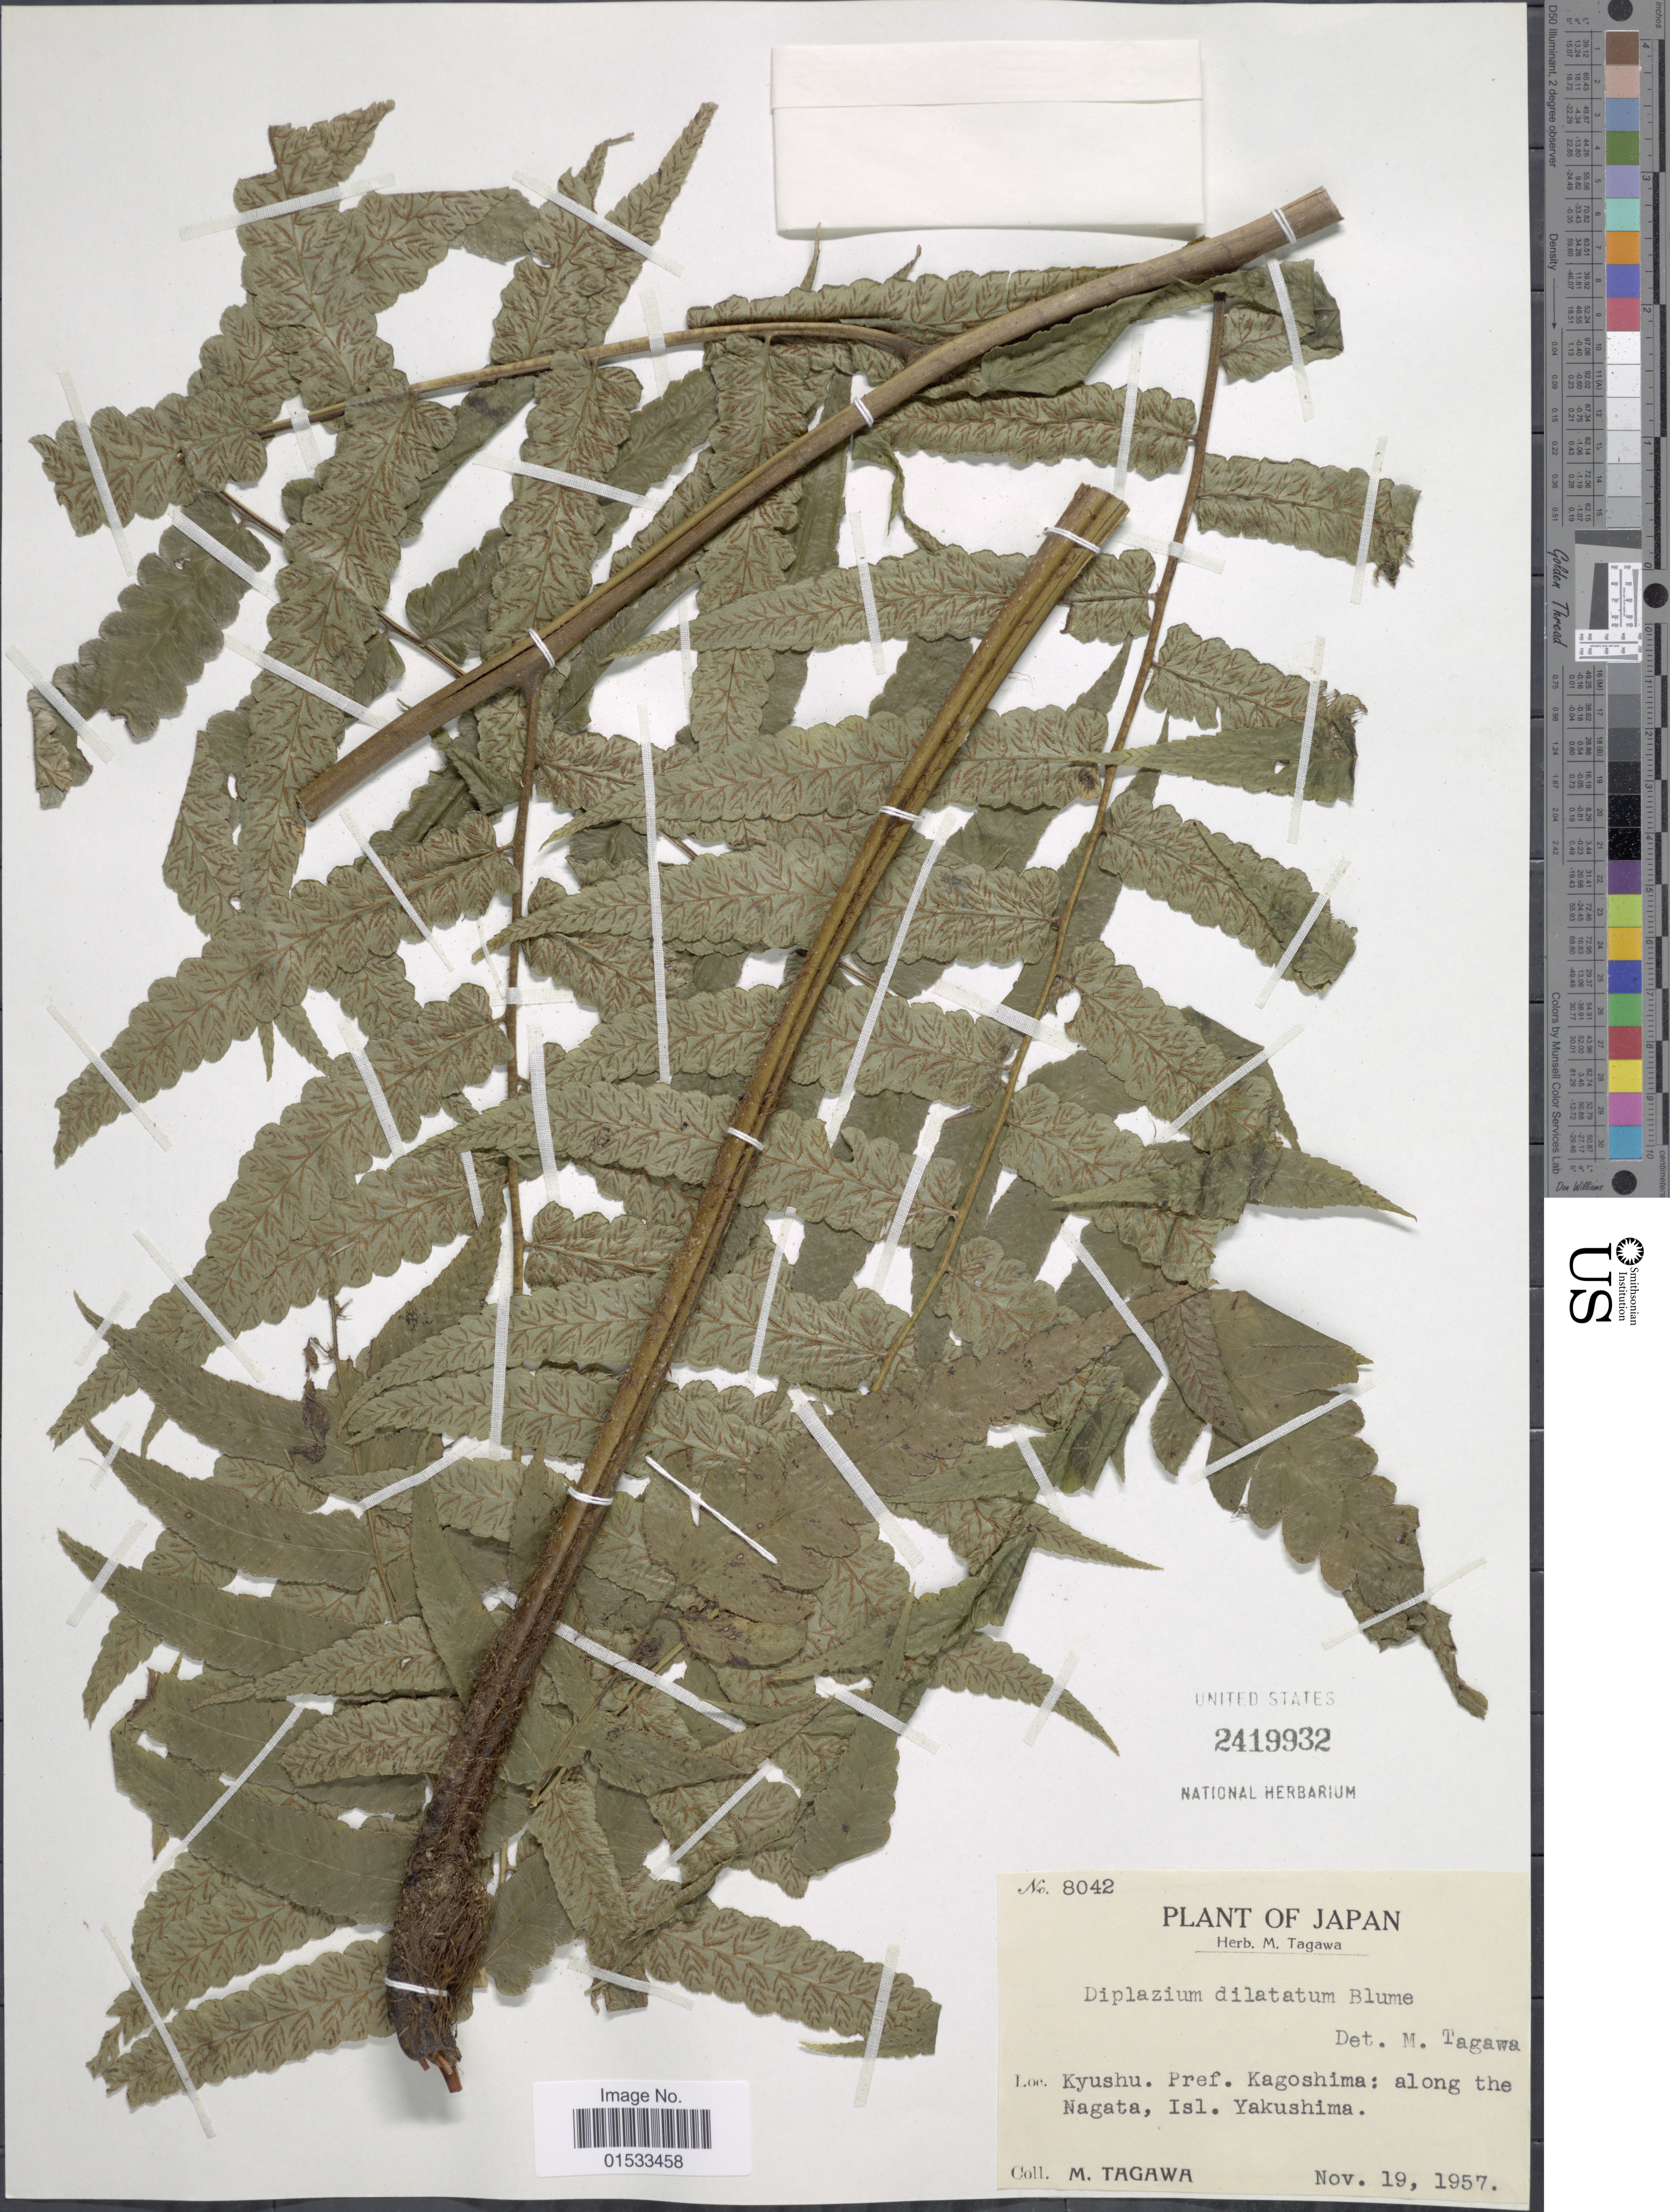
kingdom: Plantae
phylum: Tracheophyta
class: Polypodiopsida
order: Polypodiales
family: Athyriaceae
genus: Diplazium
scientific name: Diplazium dilatatum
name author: Blume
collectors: M. Tagawa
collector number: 8042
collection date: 1957-11-19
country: Japan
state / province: Kagosima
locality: Kyushu, along the Nagata, Isl. Yakushima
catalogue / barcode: US 2419932